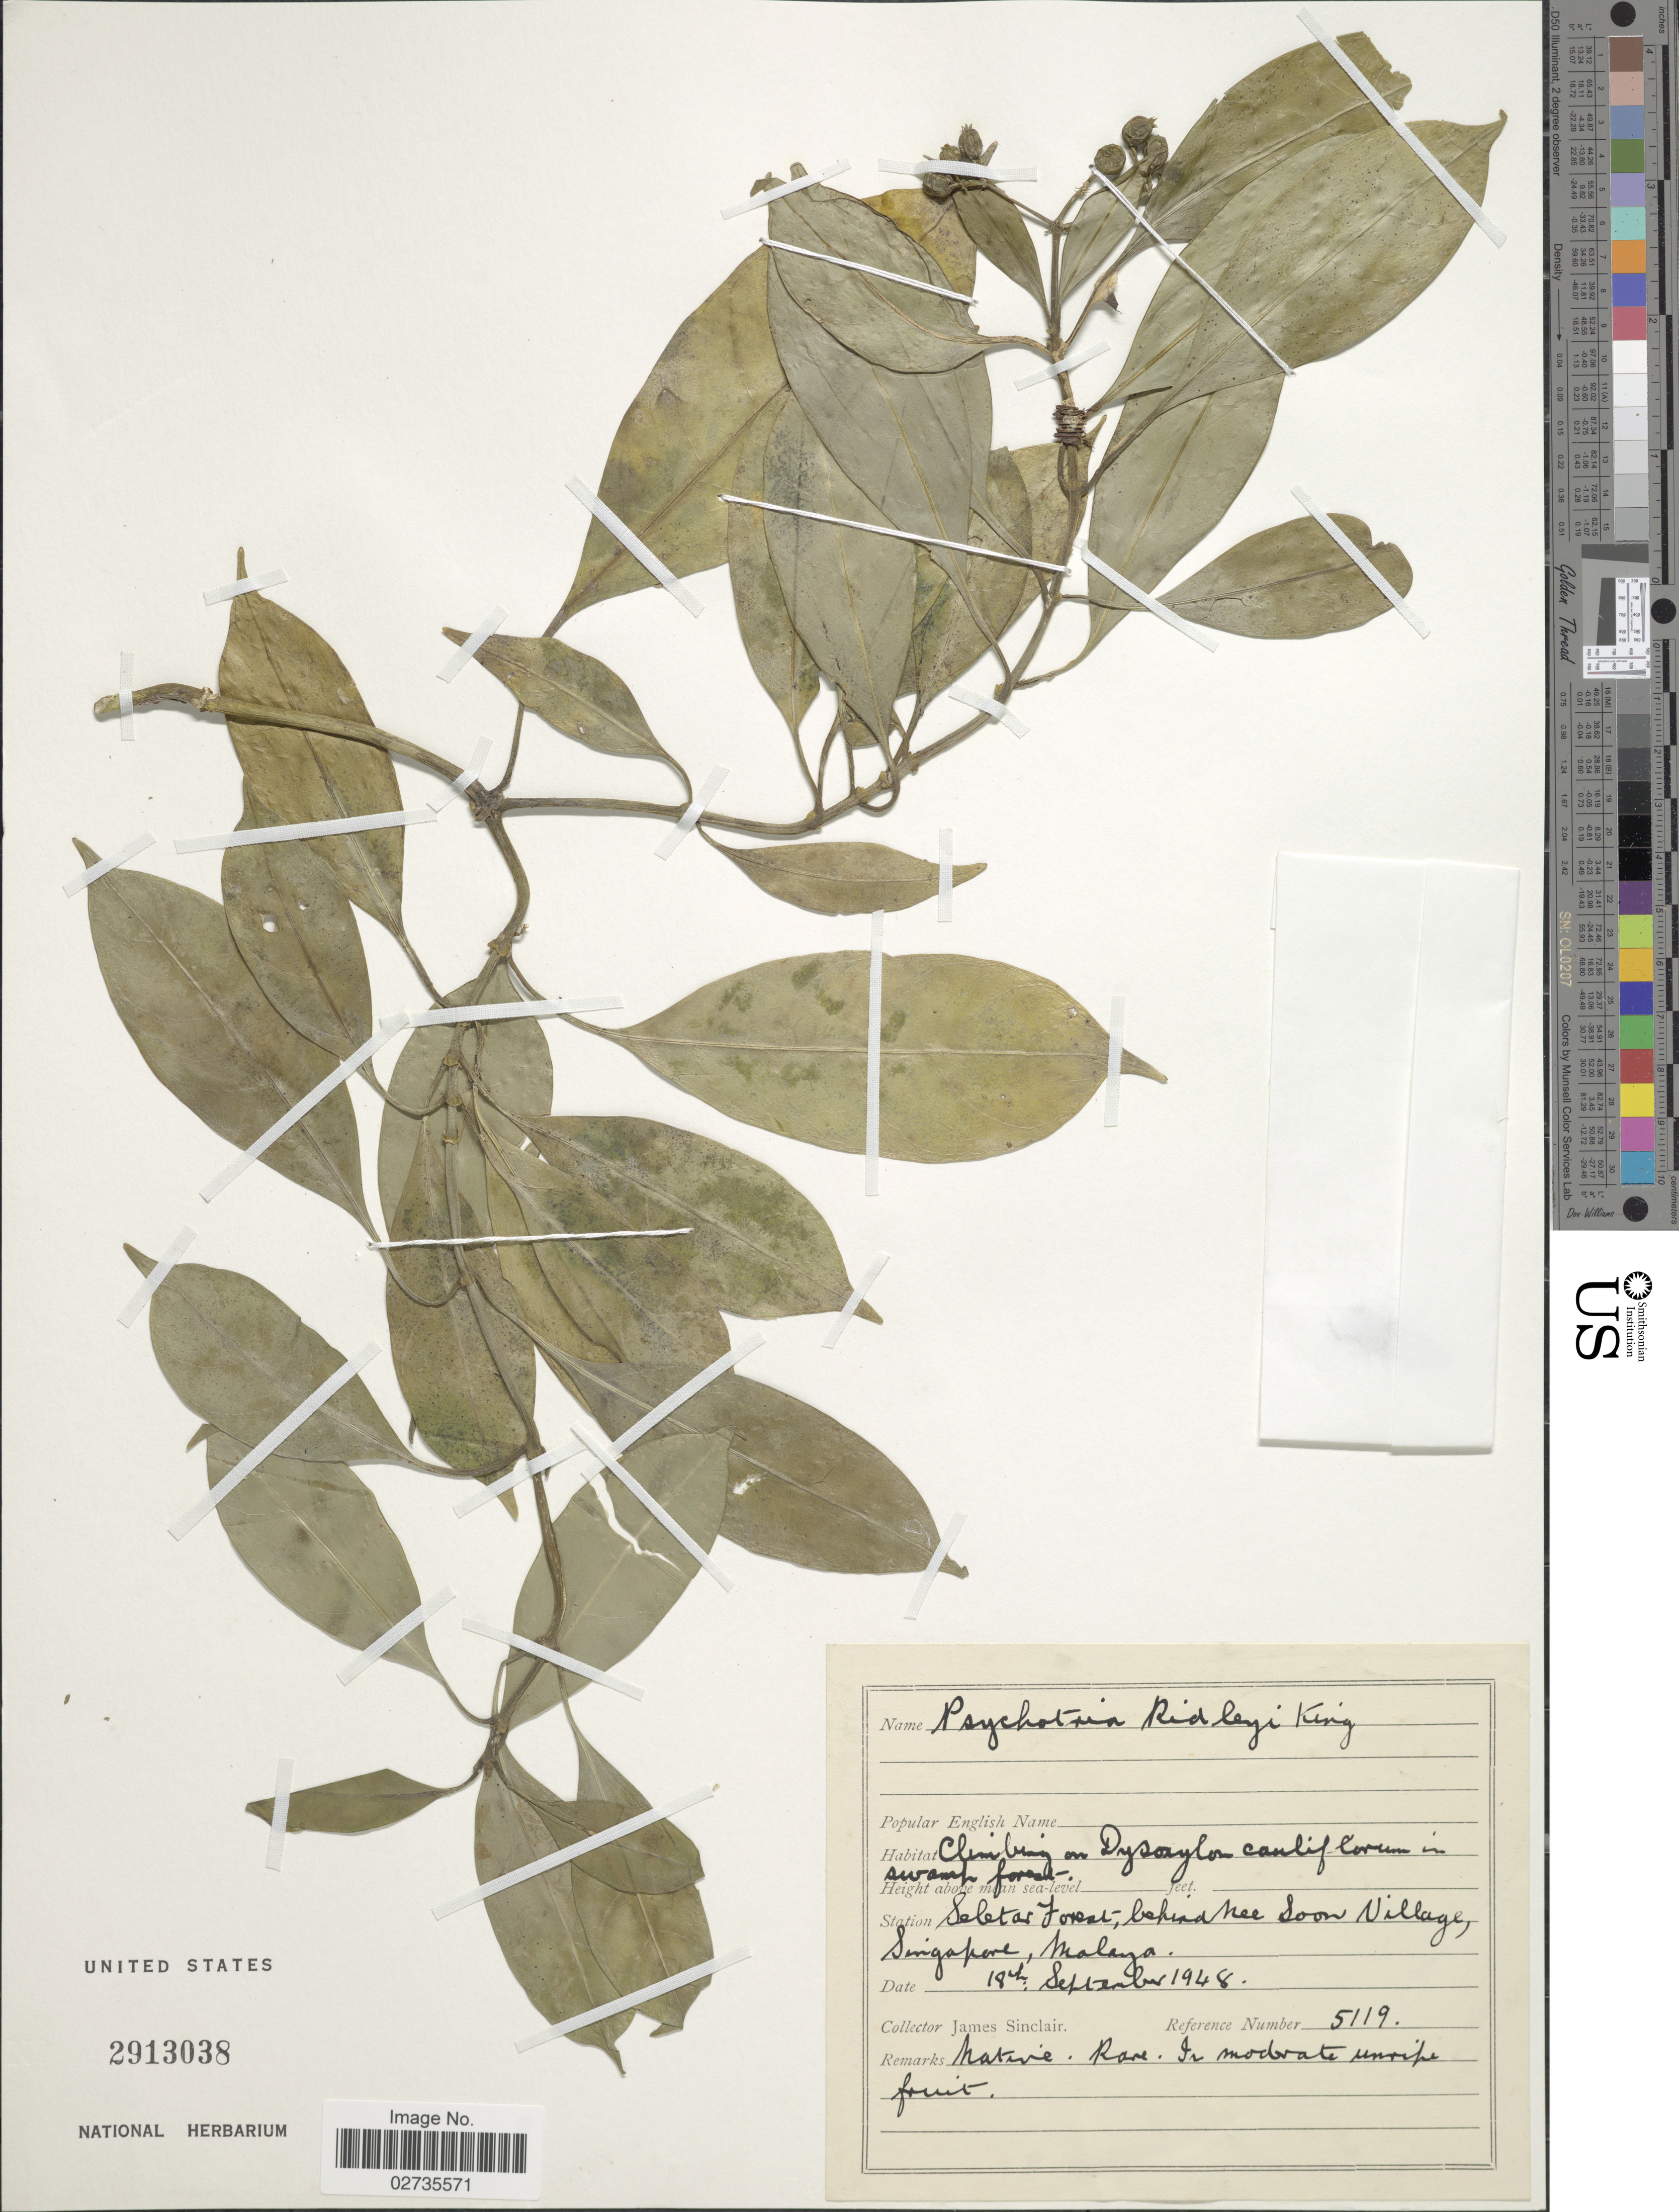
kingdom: Plantae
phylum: Tracheophyta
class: Magnoliopsida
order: Gentianales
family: Rubiaceae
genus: Psychotria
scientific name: Psychotria ridleyi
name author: King & Gamble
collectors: J. Sinclair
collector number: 5119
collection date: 1948-09-18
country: Singapore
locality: Seletar Forest, behind Nee Soon Village, Malaya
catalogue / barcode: US 2913038